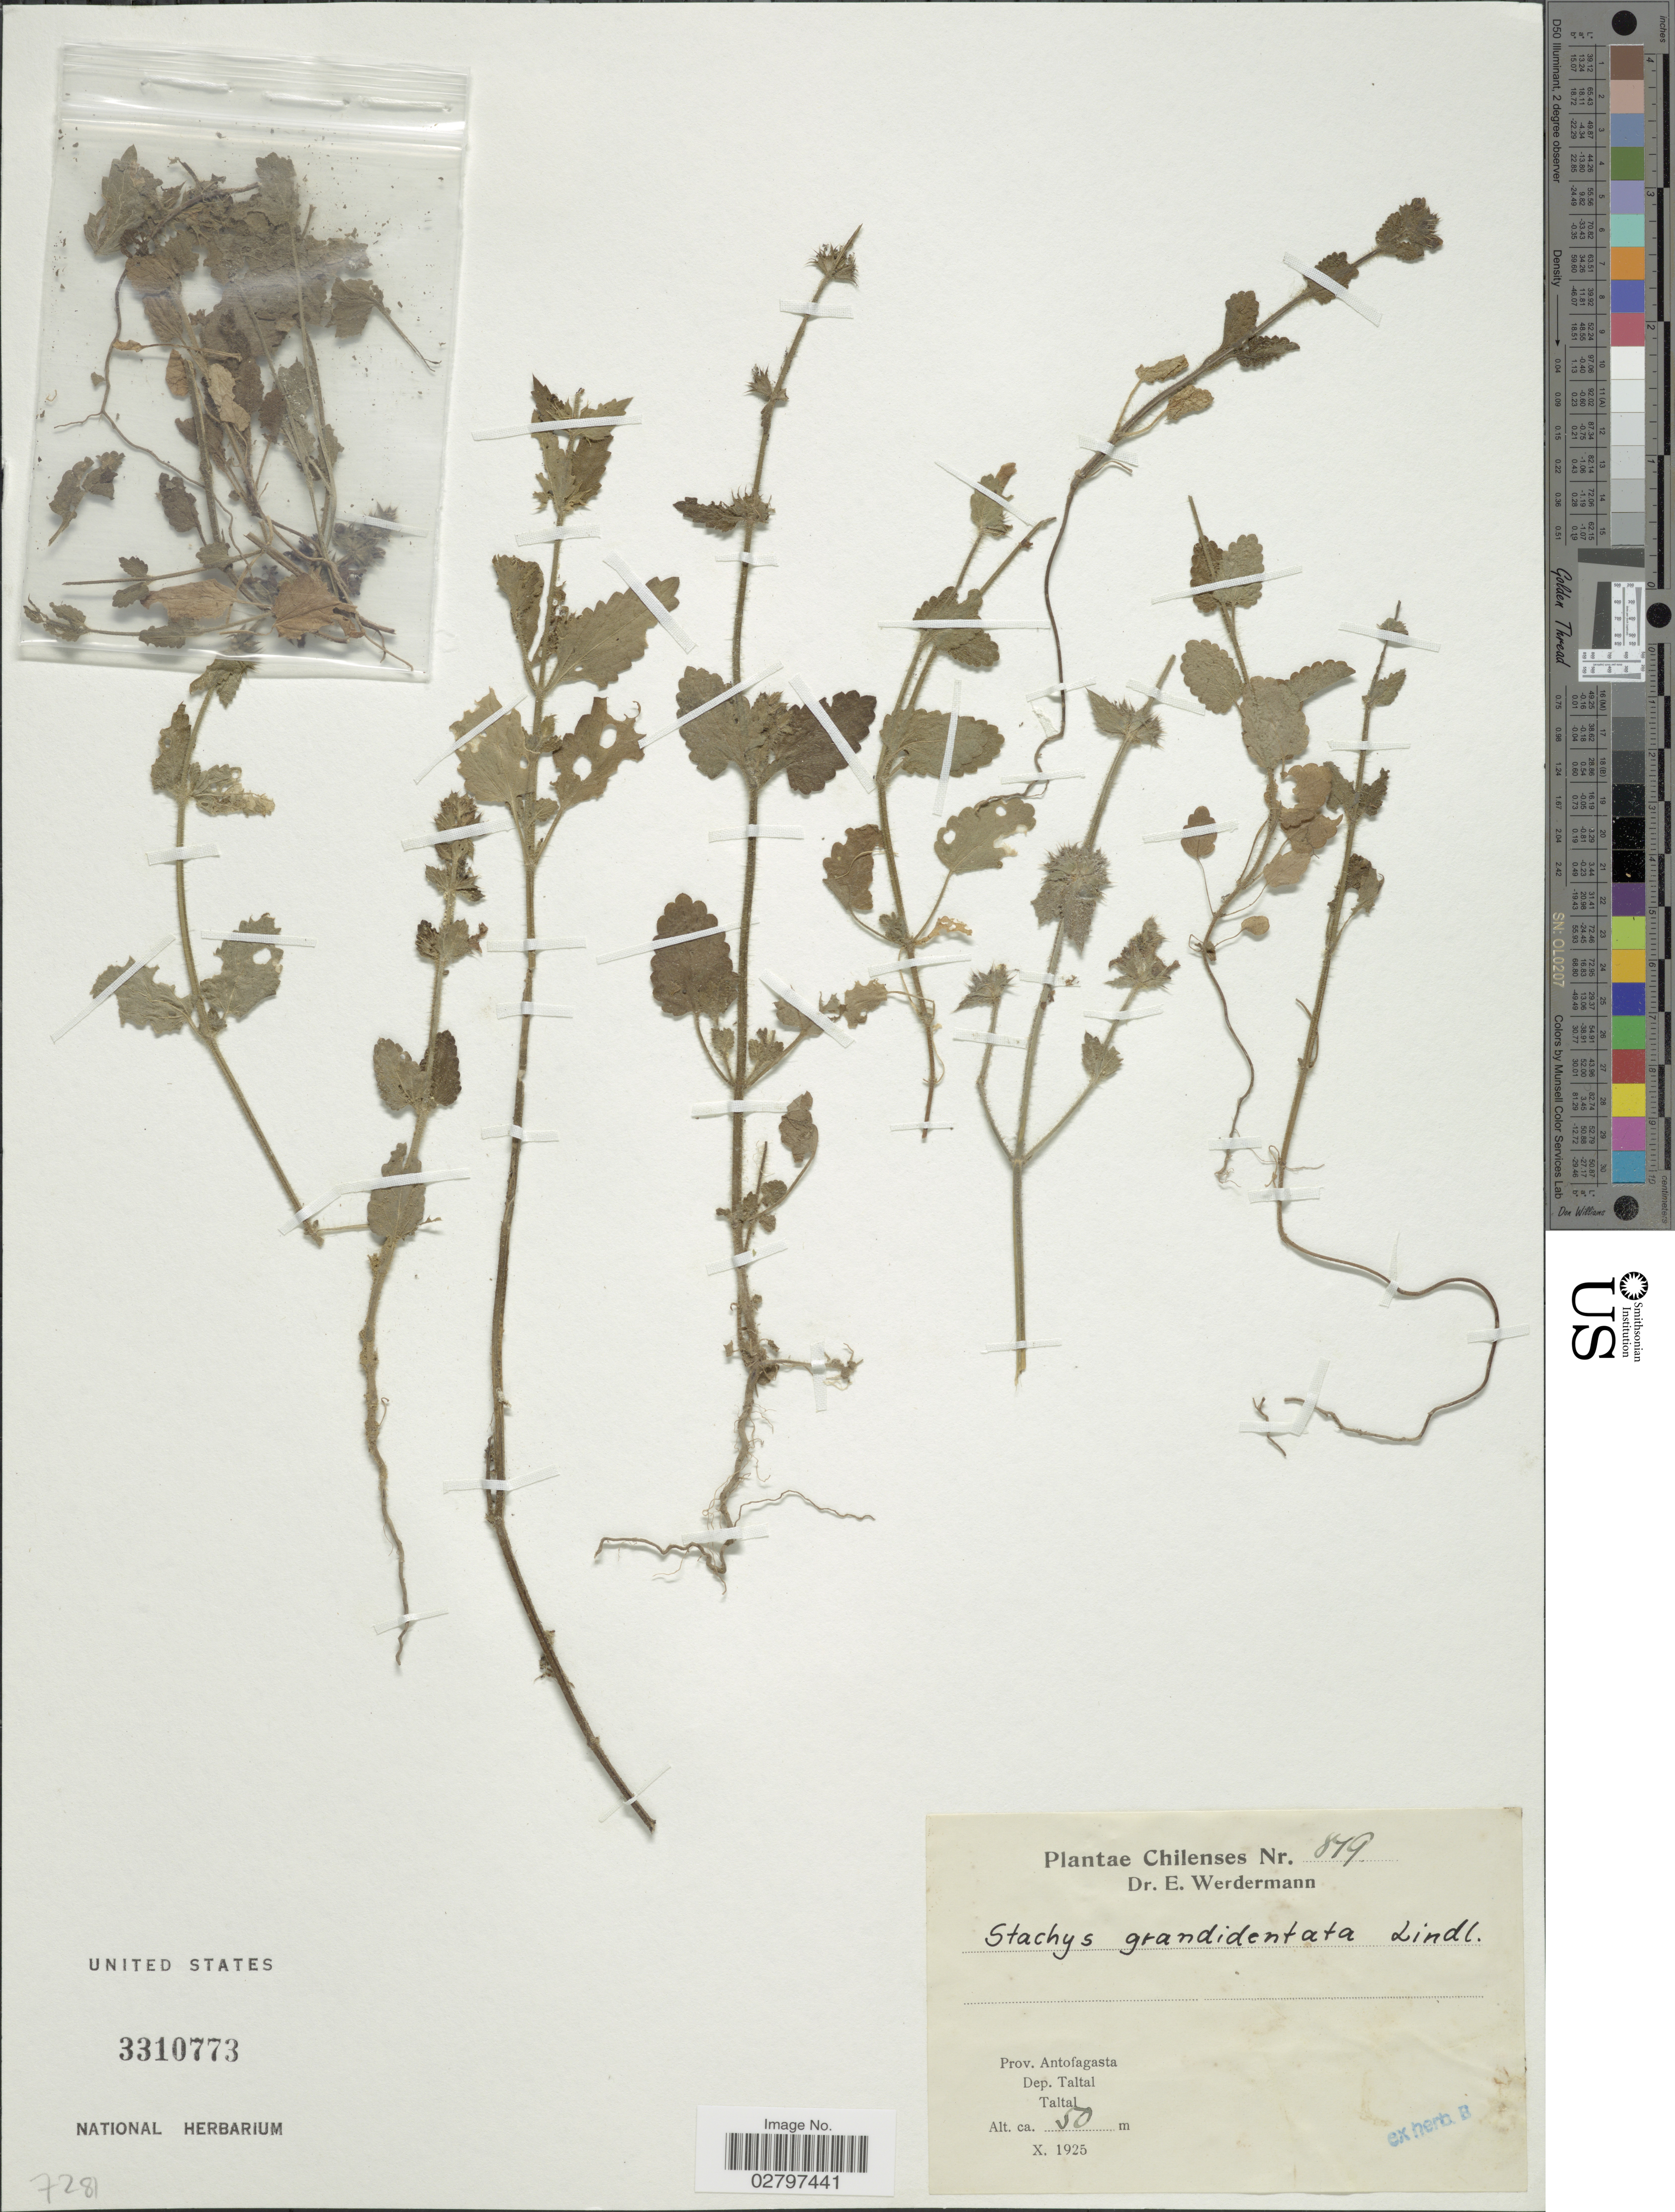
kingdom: Plantae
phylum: Tracheophyta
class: Magnoliopsida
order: Lamiales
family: Lamiaceae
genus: Stachys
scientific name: Stachys grandidentata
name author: Lindl.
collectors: E. Werdermann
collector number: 849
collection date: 1925-10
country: Chile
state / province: Antofagasta (II)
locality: Dep. Taltal, Taltal.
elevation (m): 50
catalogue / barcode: US 3310773